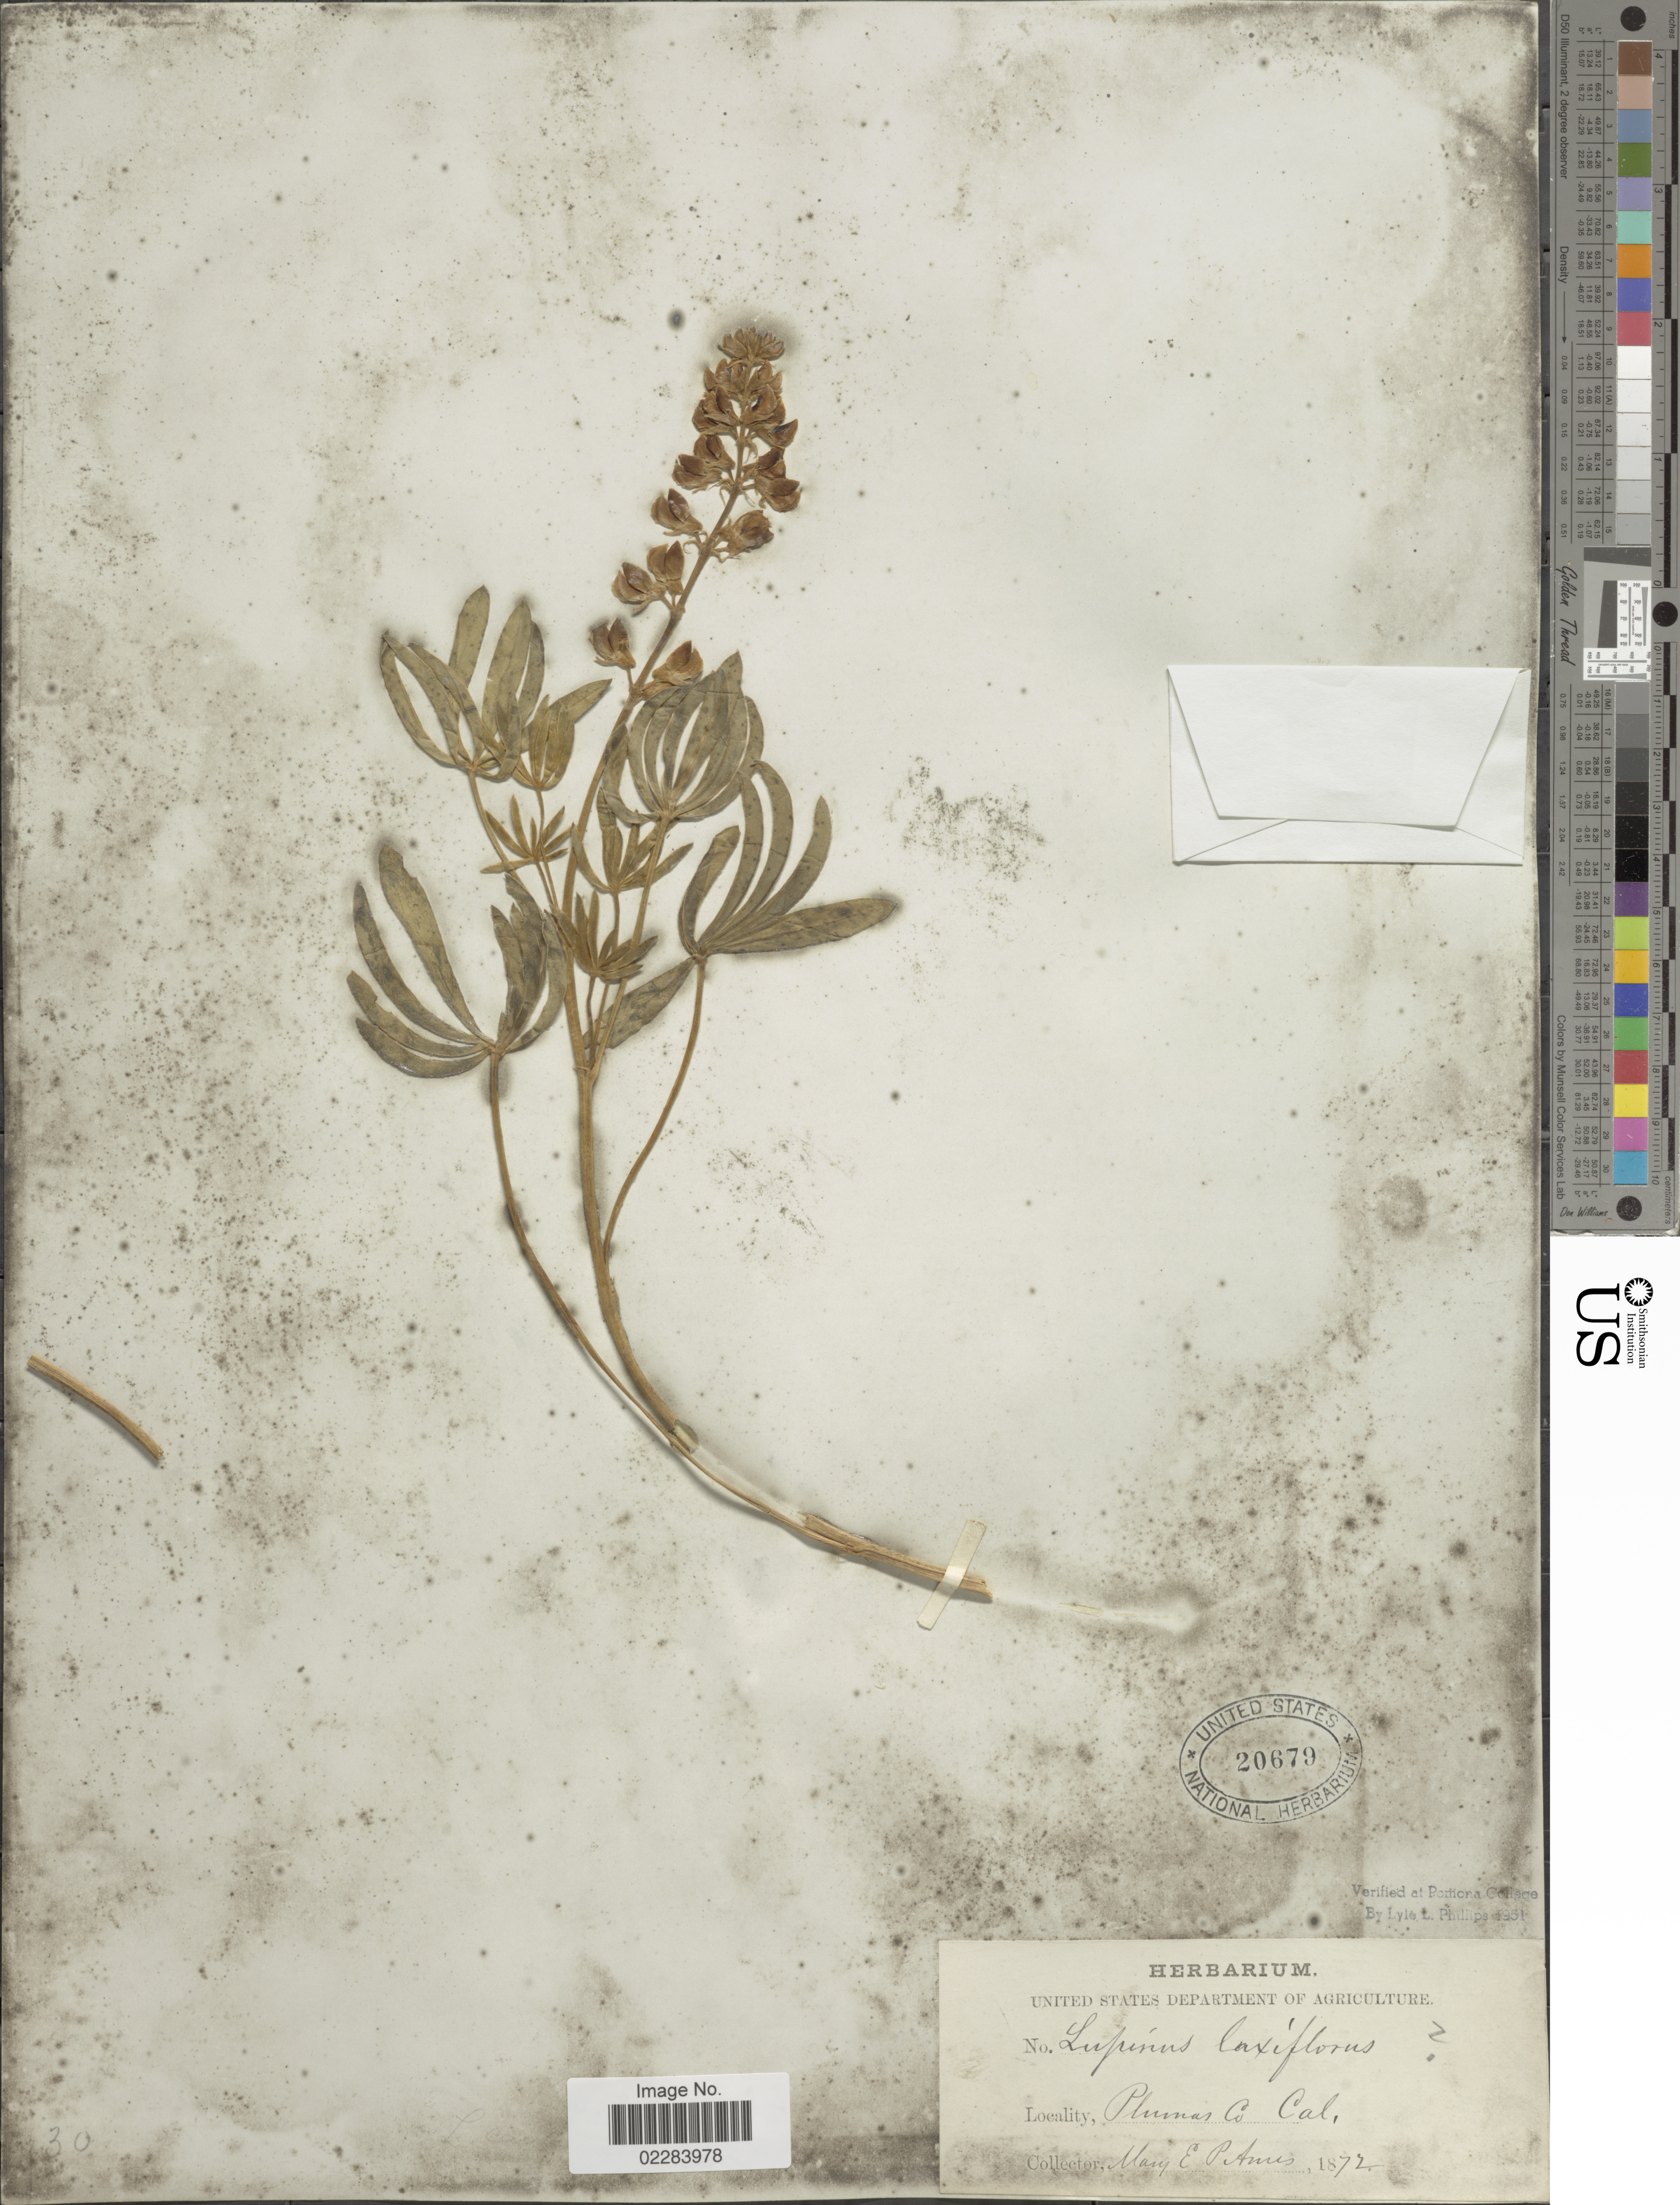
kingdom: Plantae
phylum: Tracheophyta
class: Magnoliopsida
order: Fabales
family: Fabaceae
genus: Lupinus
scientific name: Lupinus arbustus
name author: Lindl.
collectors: M. E. P. Ames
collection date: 1872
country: United States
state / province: California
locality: Pumas Co. , Cal.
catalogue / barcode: US 20679